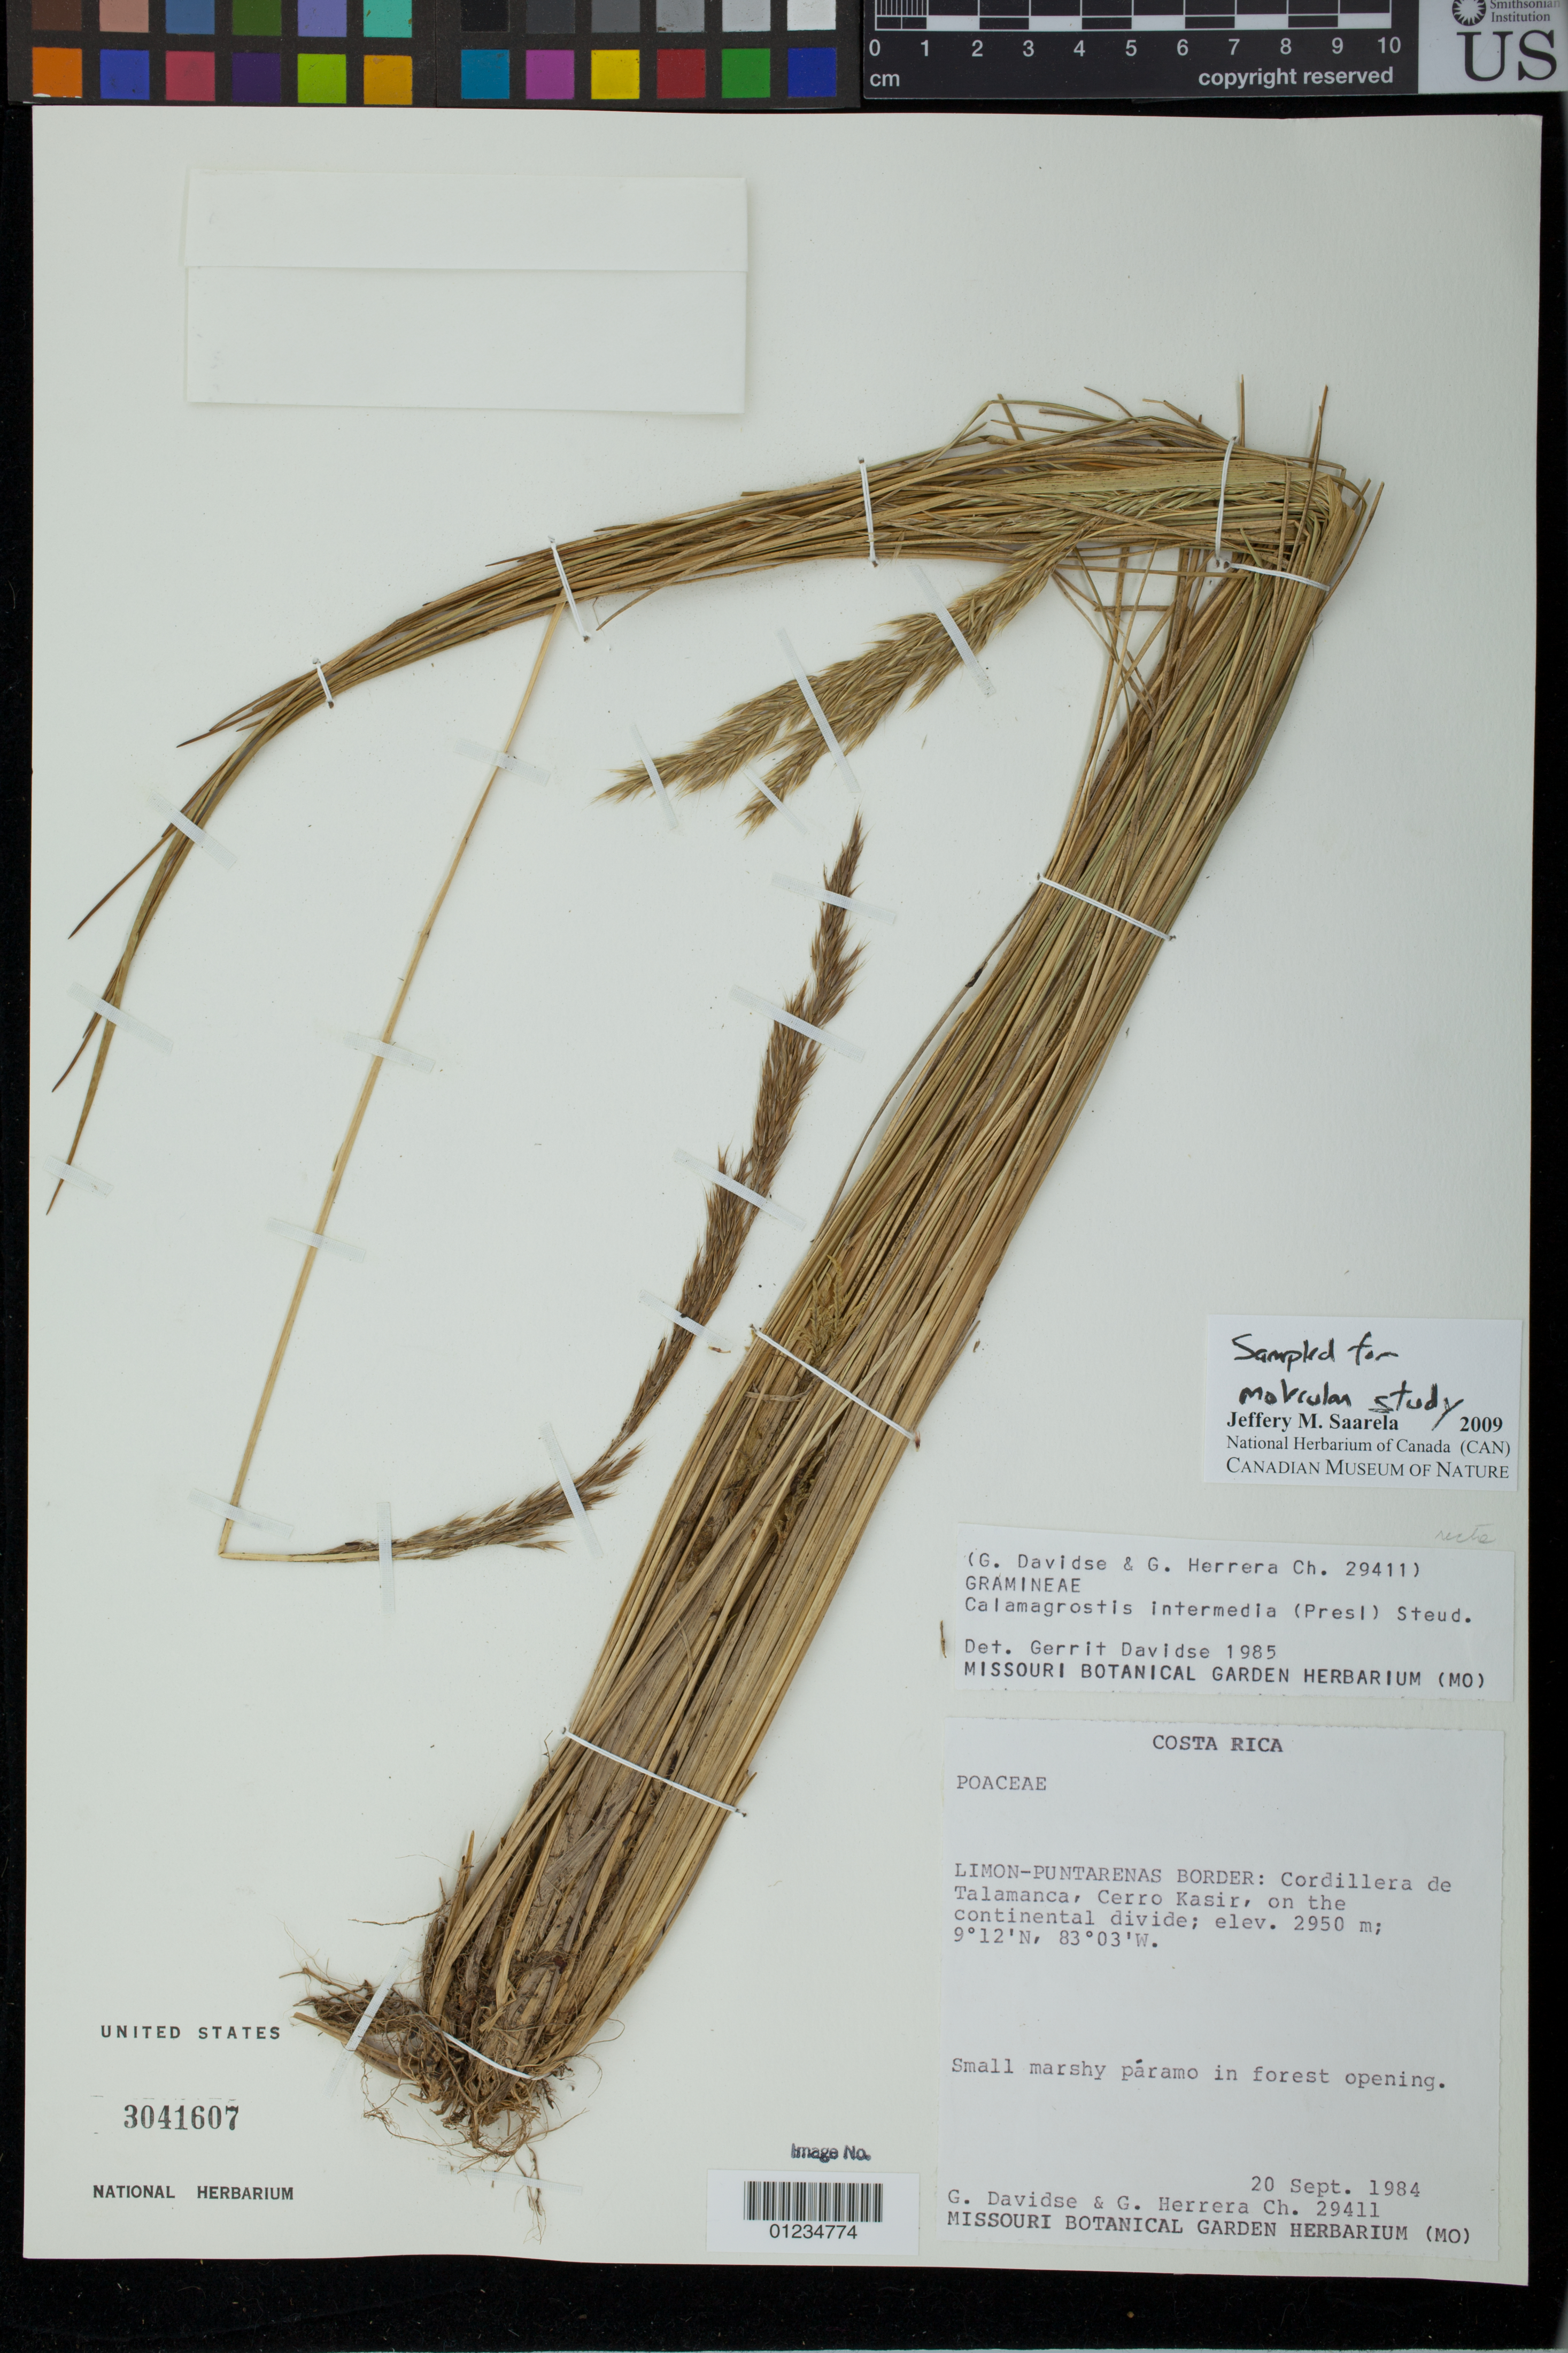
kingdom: Plantae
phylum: Tracheophyta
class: Liliopsida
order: Poales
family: Poaceae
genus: Cinnagrostis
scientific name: Cinnagrostis intermedia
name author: (J. Presl) P.M. Peterson et al.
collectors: G. Davidse & G. Herrera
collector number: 29411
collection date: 1984-09-20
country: Costa Rica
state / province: Limon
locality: Limon-Puntarenas Border: Cordillera de Talamanca, Cerro Kasir, on the continental divide.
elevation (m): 2950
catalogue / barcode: US 3041607